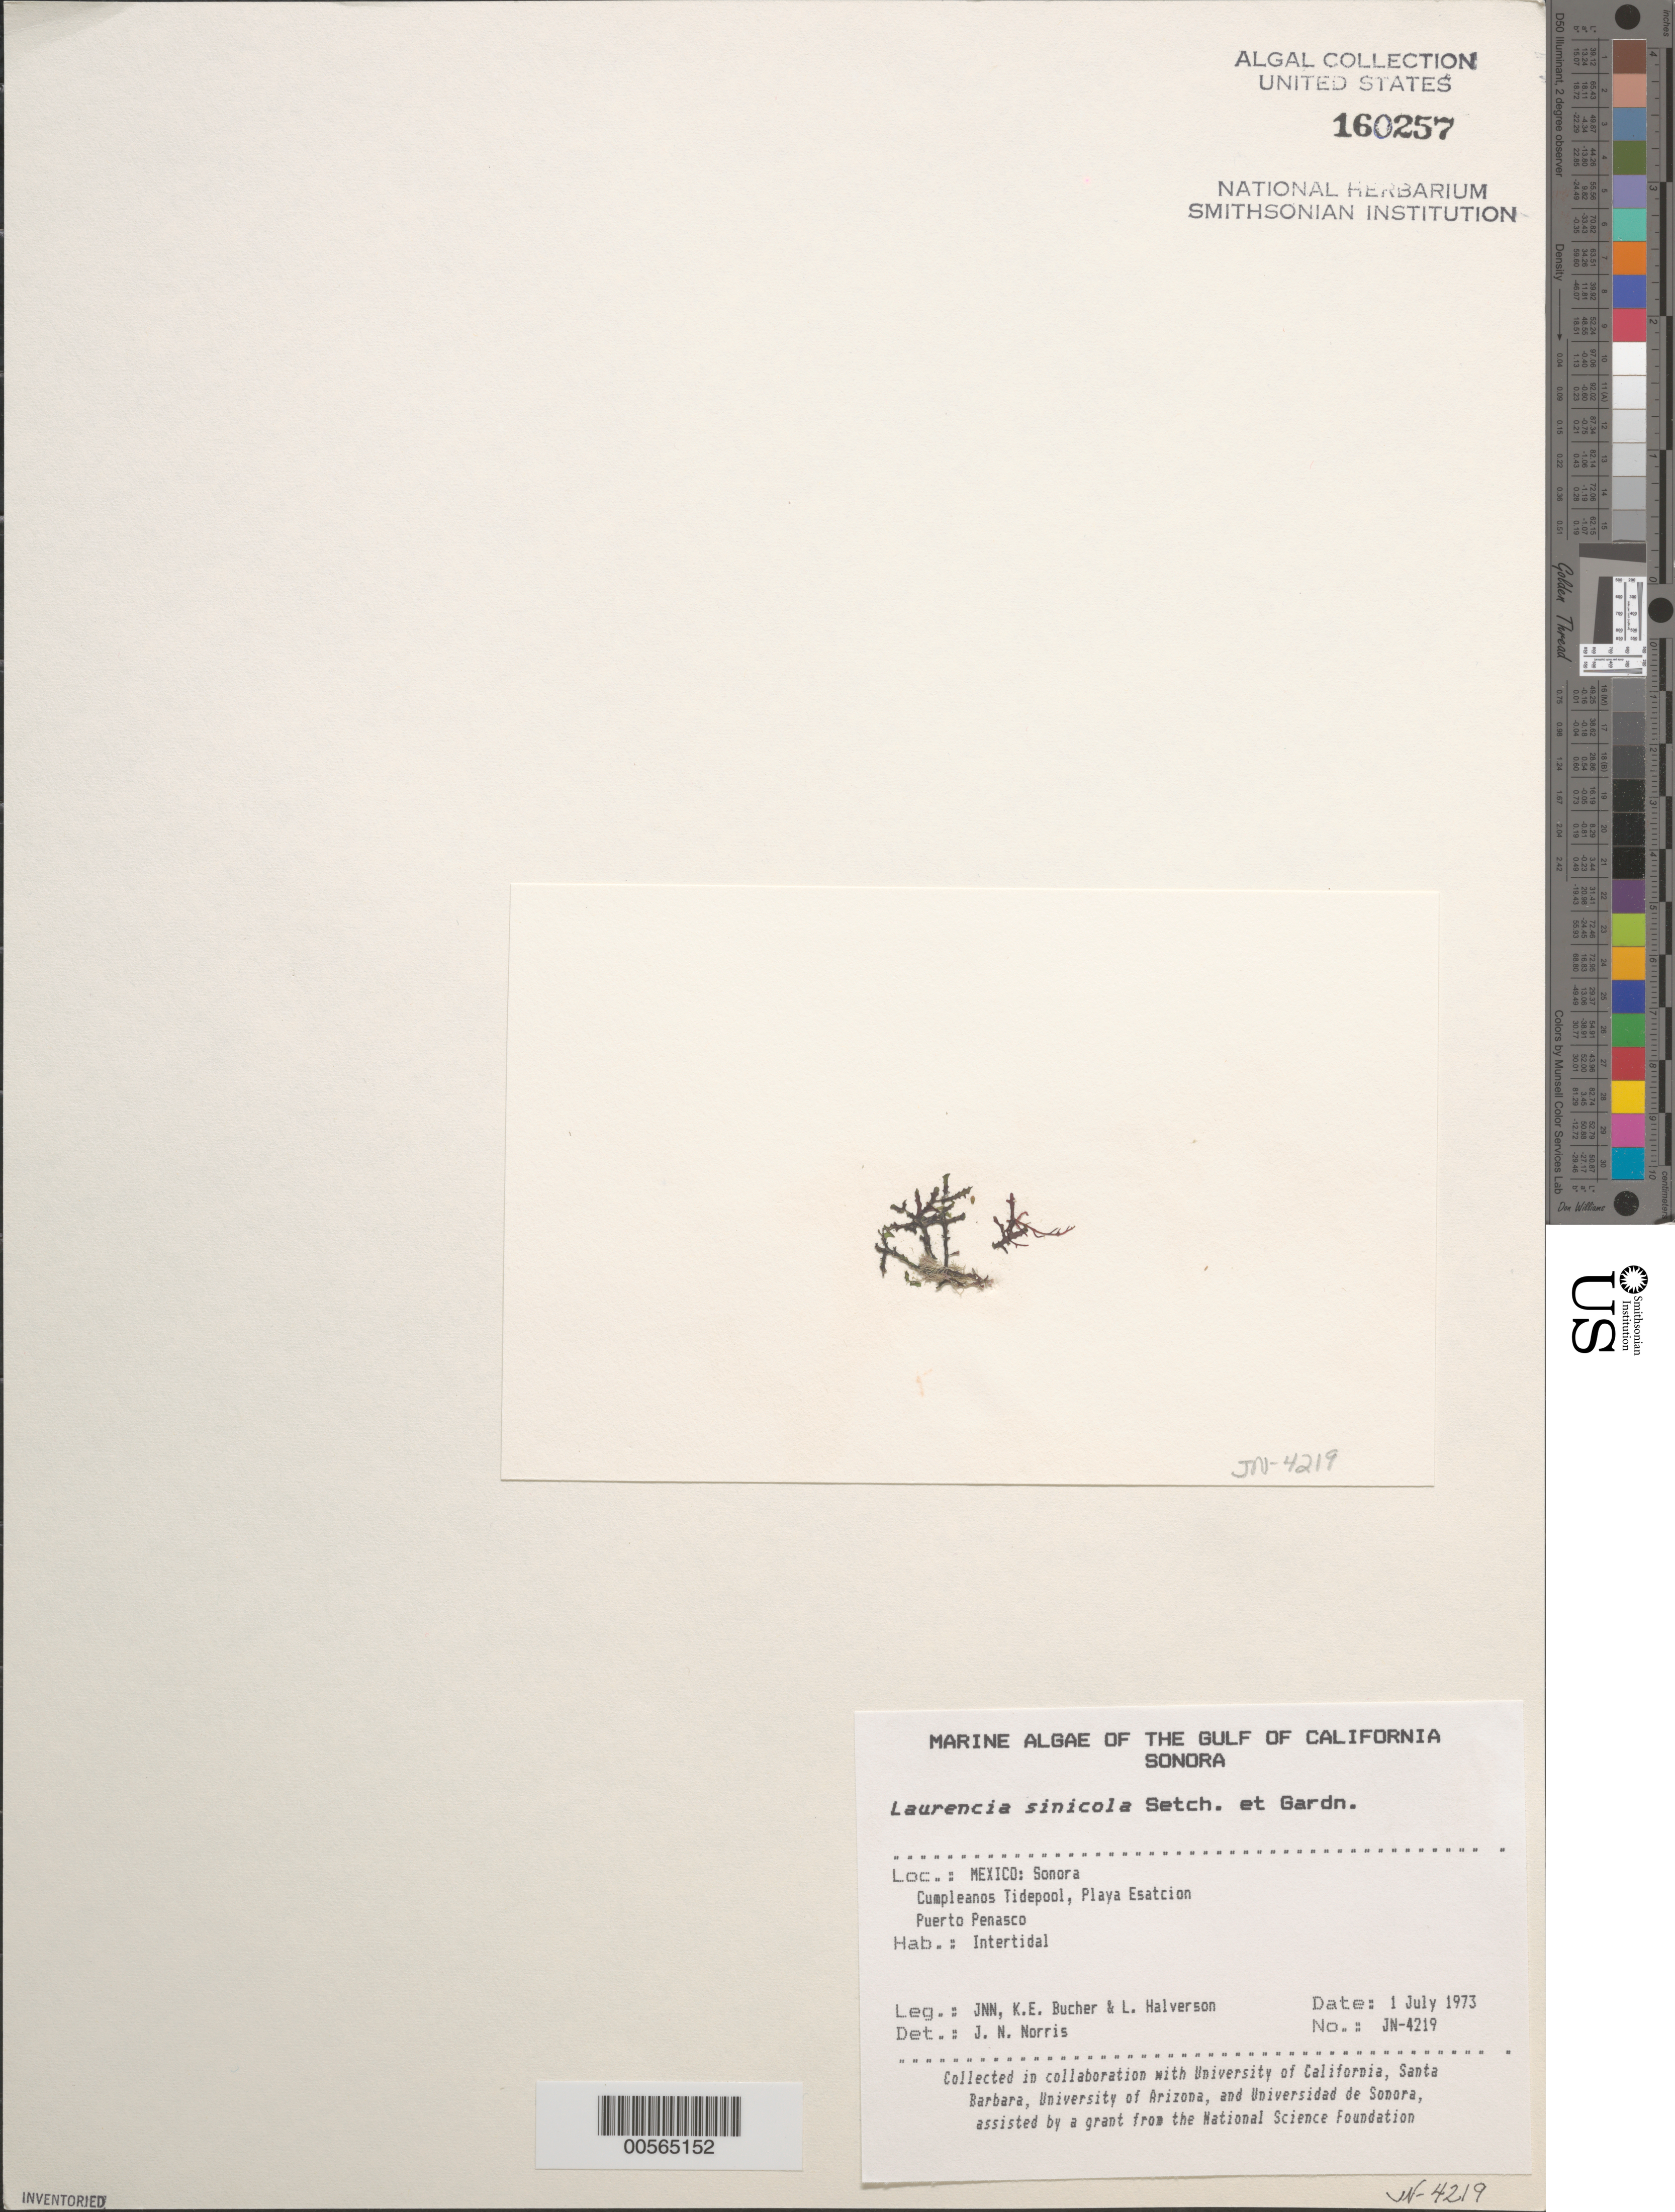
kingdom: Plantae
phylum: Rhodophyta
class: Florideophyceae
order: Ceramiales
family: Rhodomelaceae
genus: Osmundea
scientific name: Osmundea sinicola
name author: (Setchell & N.L. Gardner) K.W. Nam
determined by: Algae name updating Project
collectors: J. N. Norris, K. E. Bucher & L. Halverson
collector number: JN-4219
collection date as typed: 01 Jul 1973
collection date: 1973-07-01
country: Mexico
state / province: Sonora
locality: Playa Estacion, Puerto Penasco, Cumpleanos Tide Pool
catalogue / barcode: US 160257